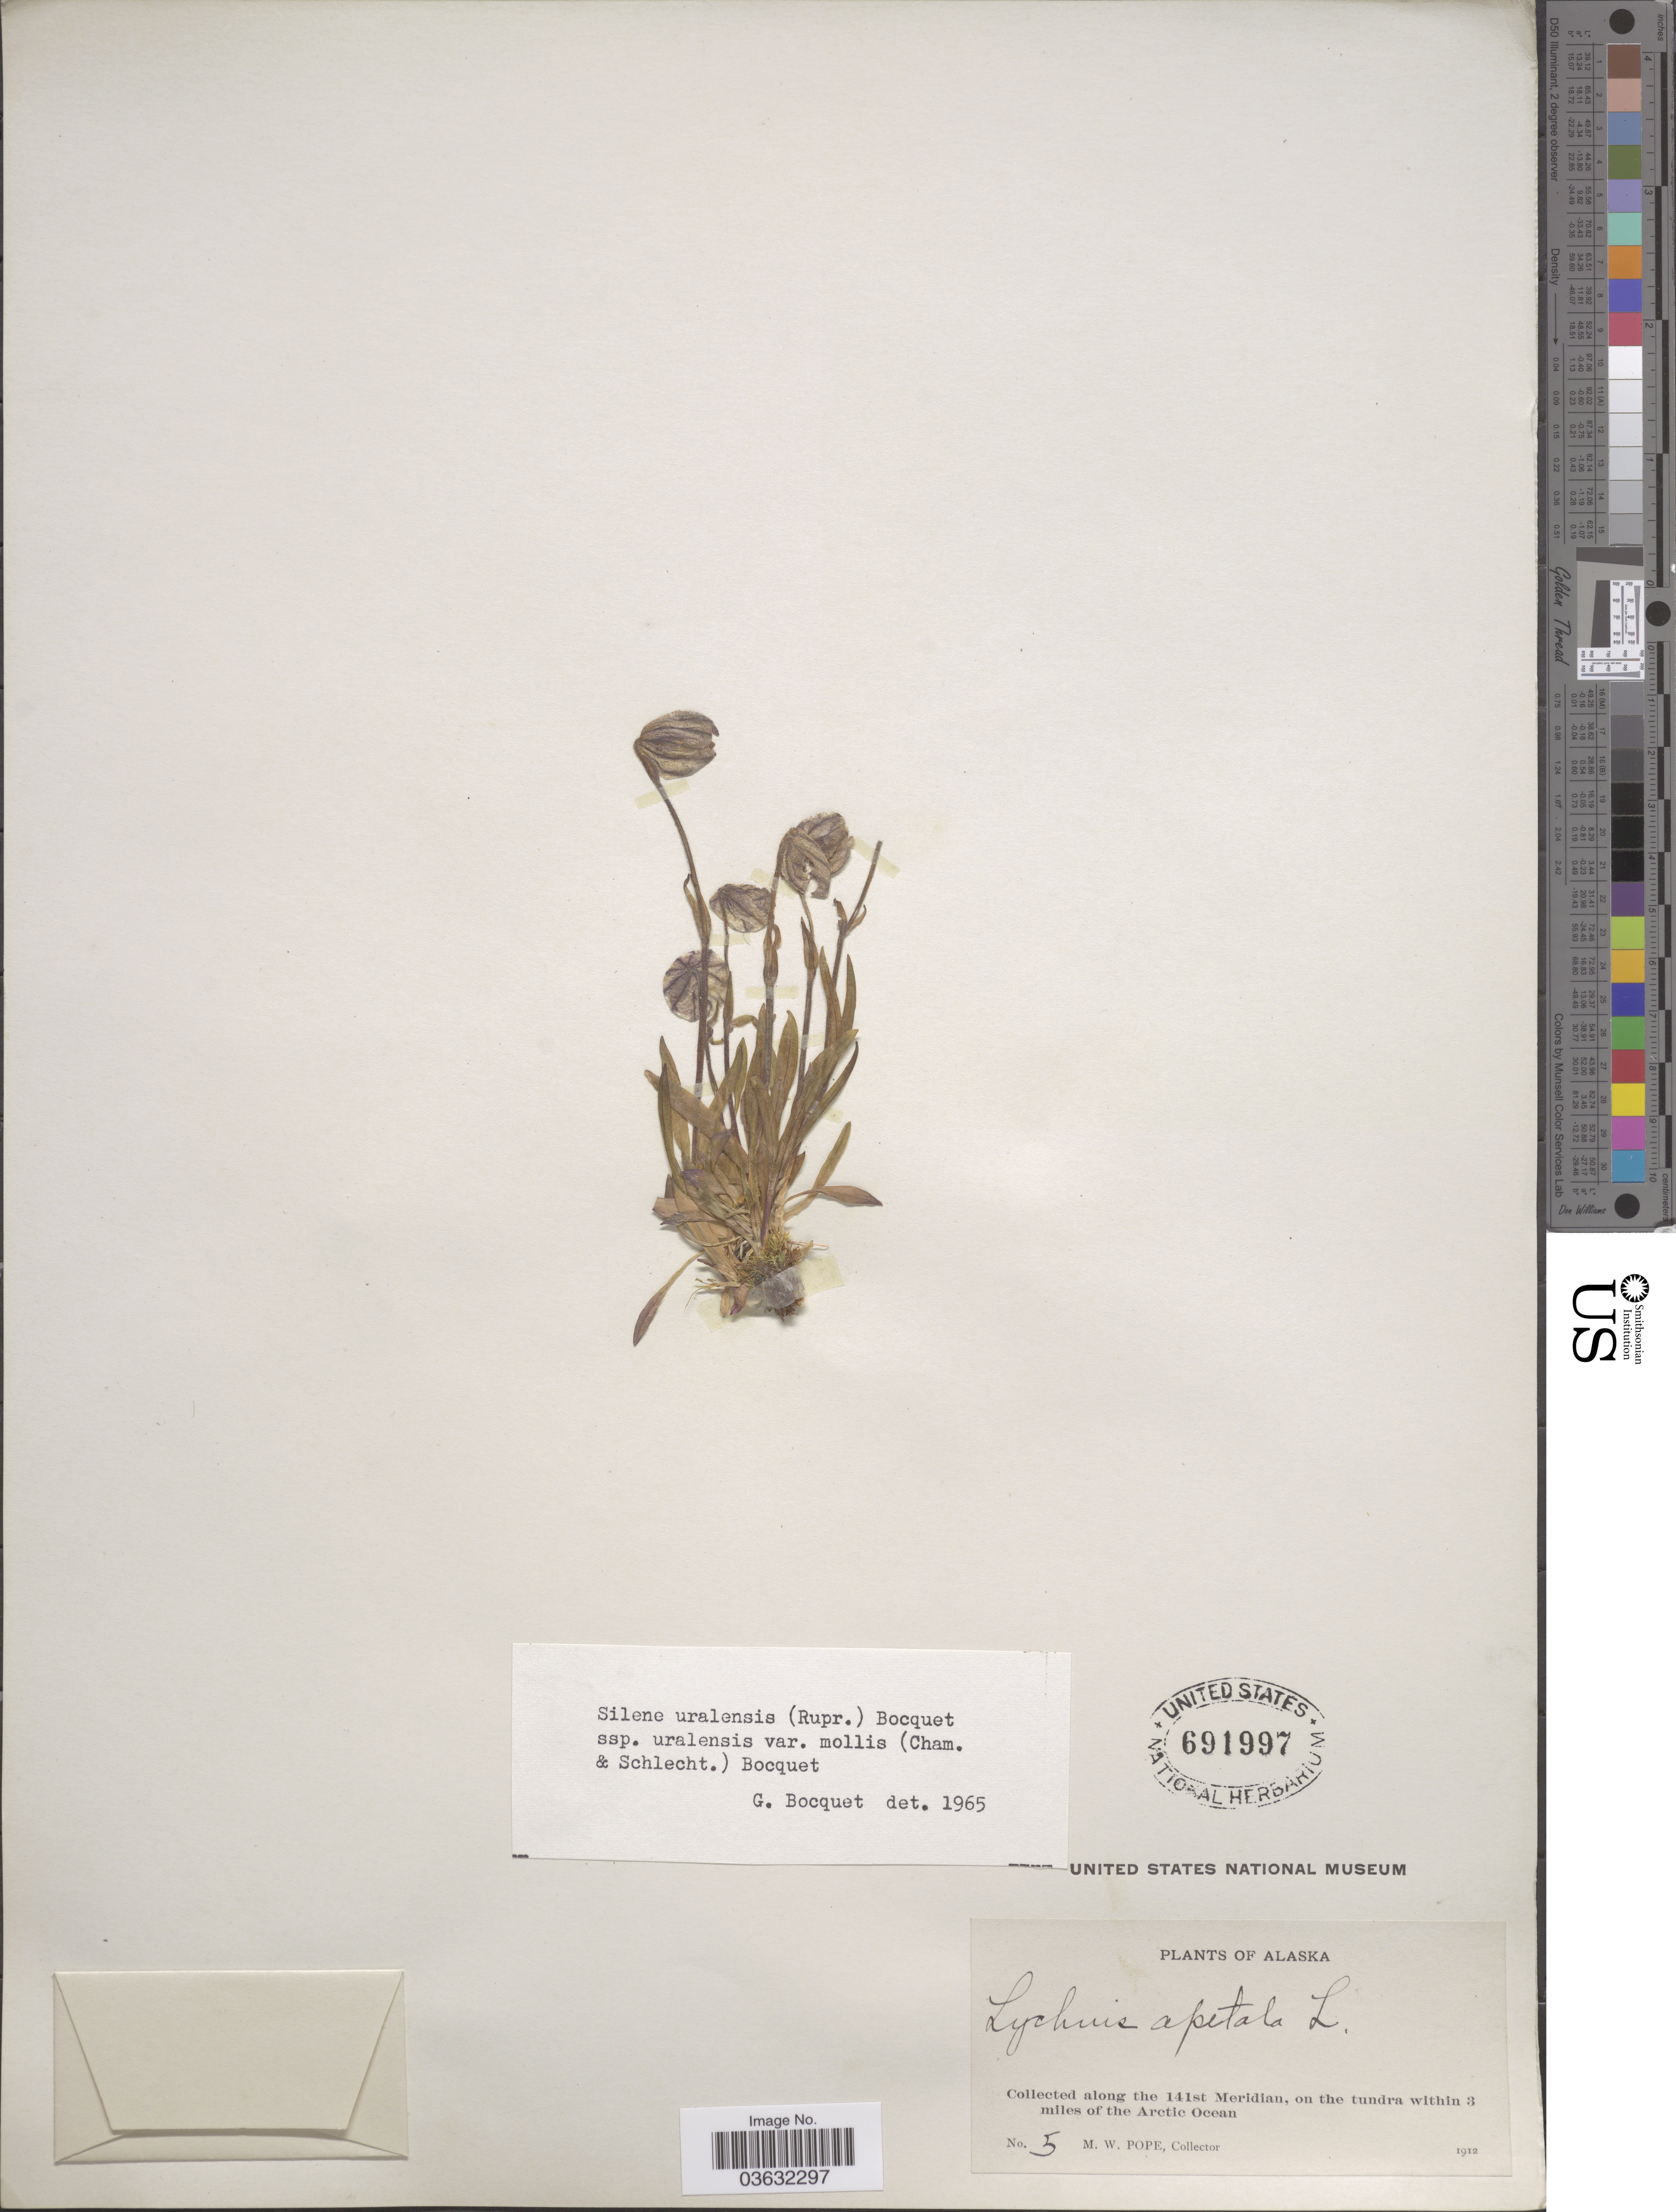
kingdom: Plantae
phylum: Tracheophyta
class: Magnoliopsida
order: Caryophyllales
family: Caryophyllaceae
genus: Silene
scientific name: Silene uralensis var. mollis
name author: (Cham. & Schltdl.) Bocquet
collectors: M. Pope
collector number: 5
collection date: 1912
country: United States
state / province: Alaska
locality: Along the 141st Meridian, on the tundra within 3 miles of the Arctic Ocean.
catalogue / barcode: US 691997